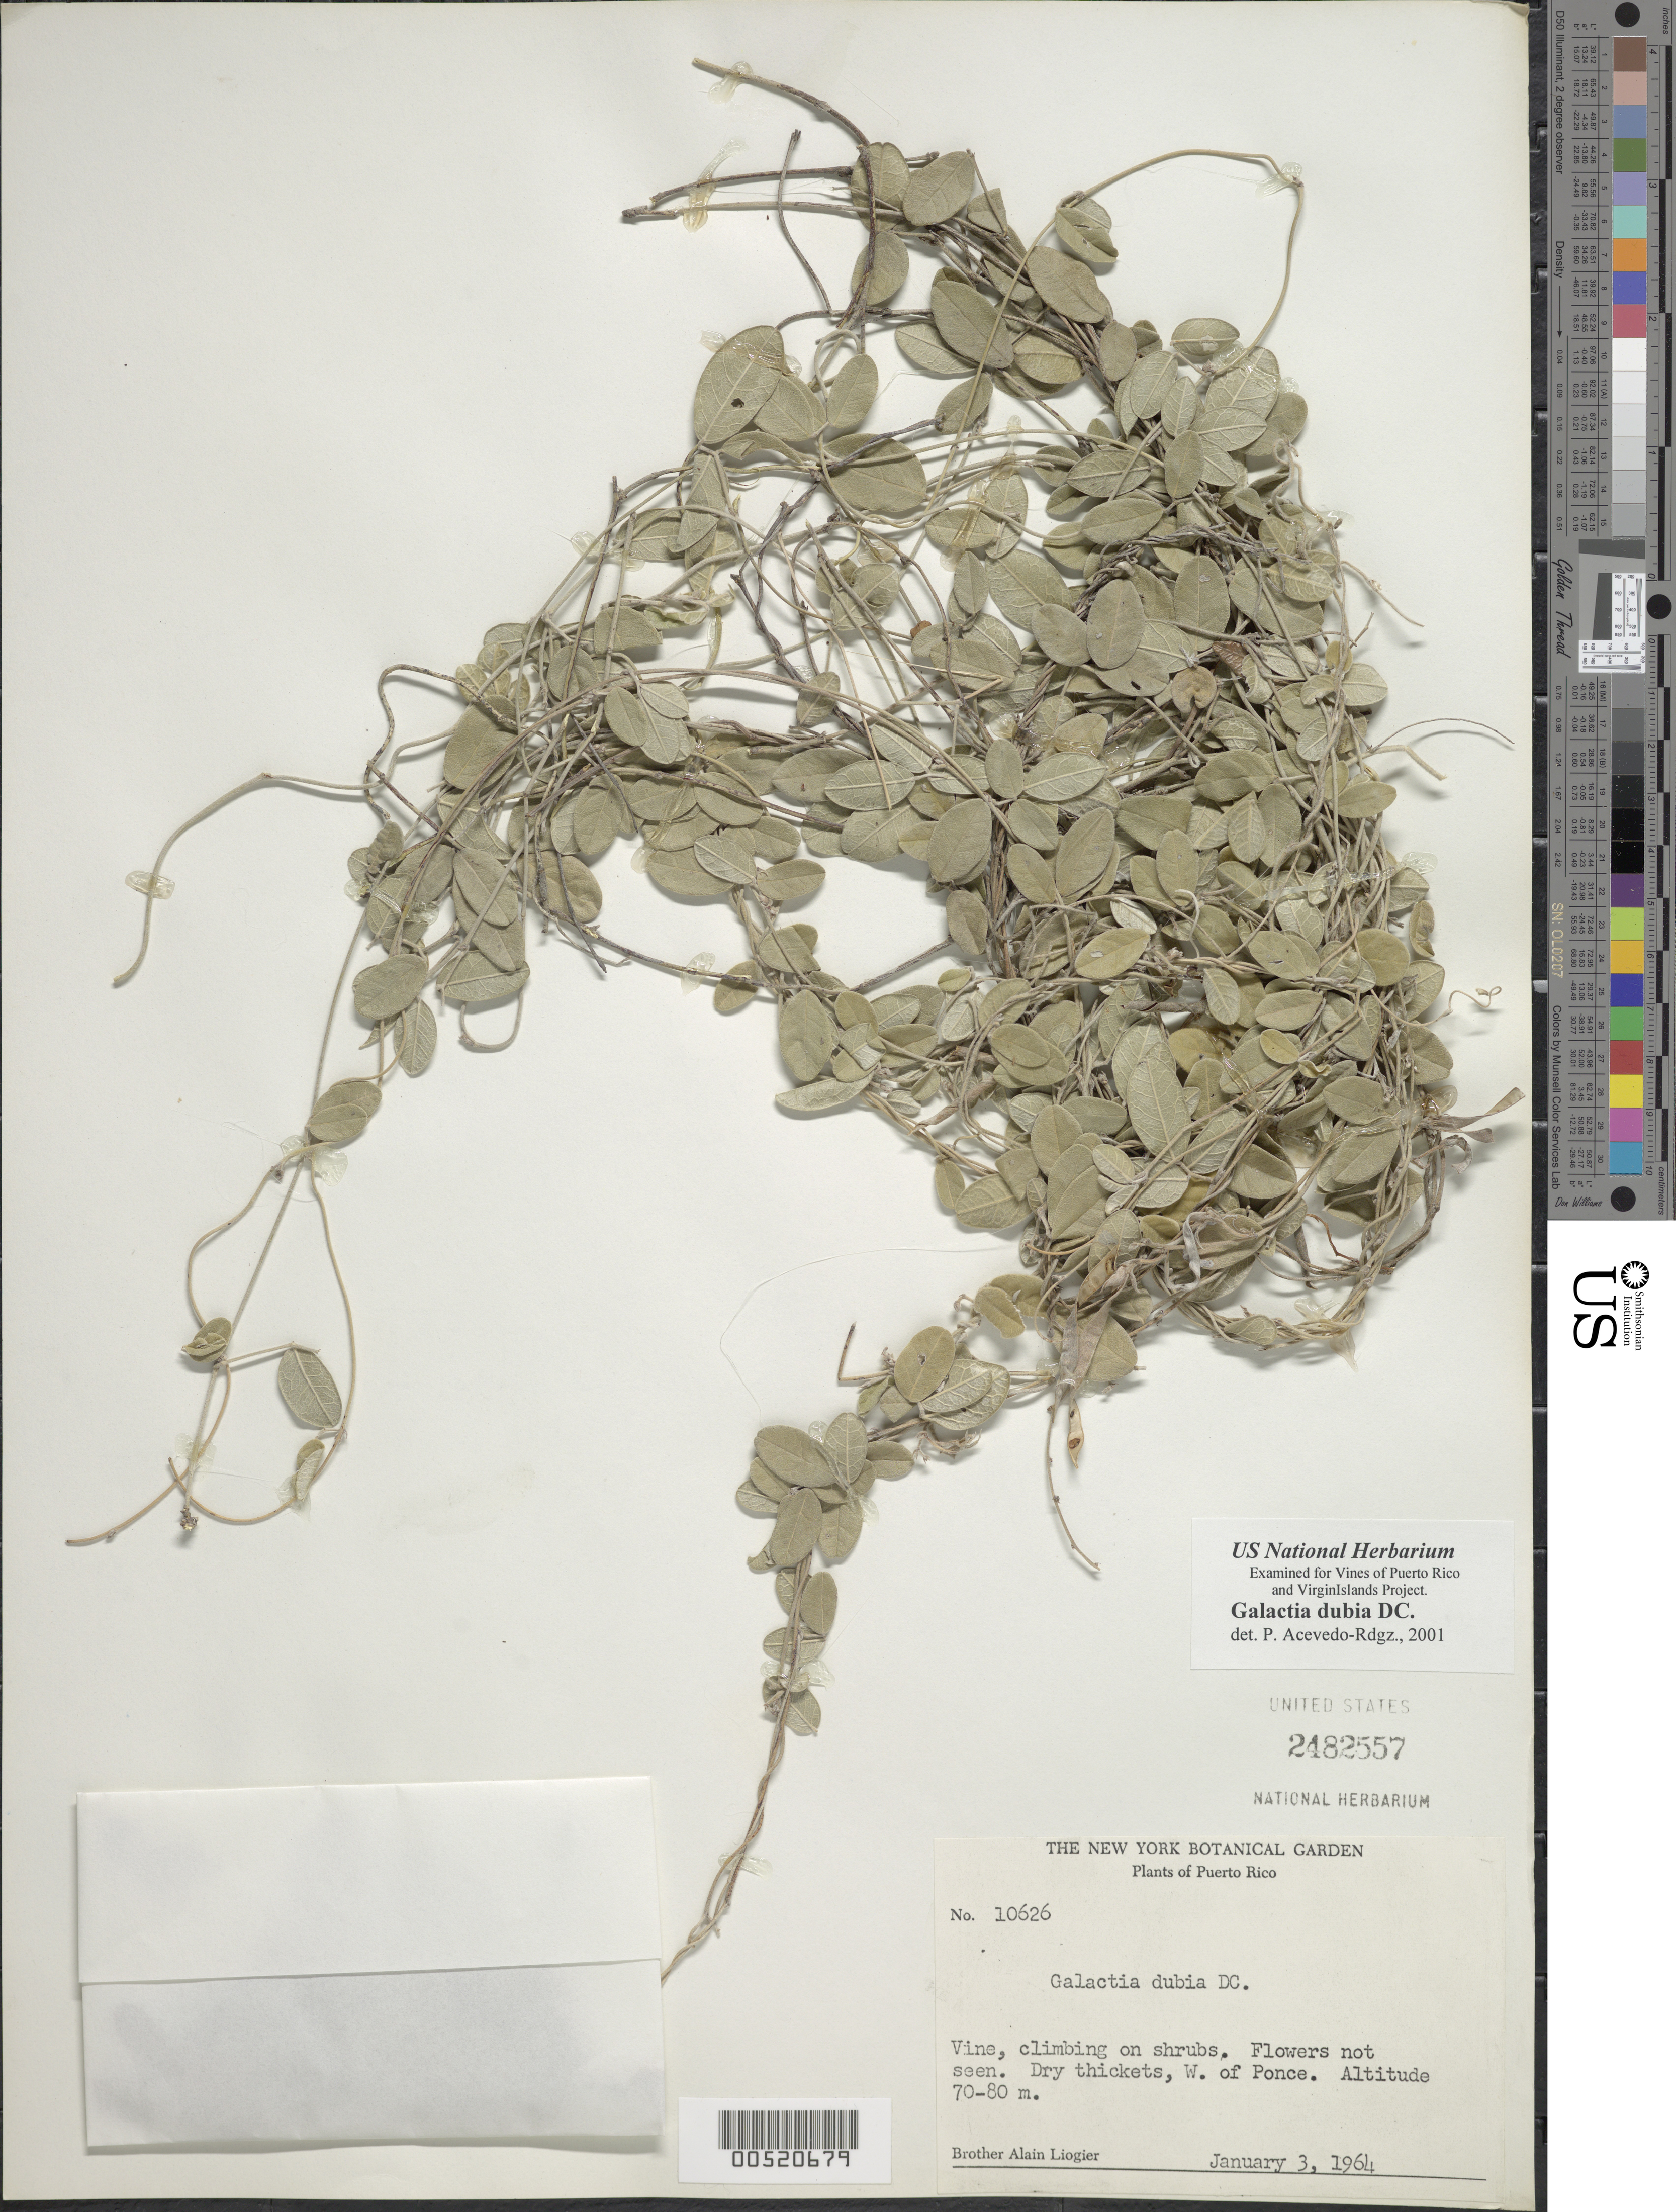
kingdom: Plantae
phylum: Tracheophyta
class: Magnoliopsida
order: Fabales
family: Fabaceae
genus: Galactia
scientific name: Galactia dubia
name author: DC.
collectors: A. H. Liogier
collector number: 10626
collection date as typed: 03 Jan 1964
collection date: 1964-01-03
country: Puerto Rico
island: Greater Antilles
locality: W of Ponce. Dry thickets.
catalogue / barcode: US 2482557